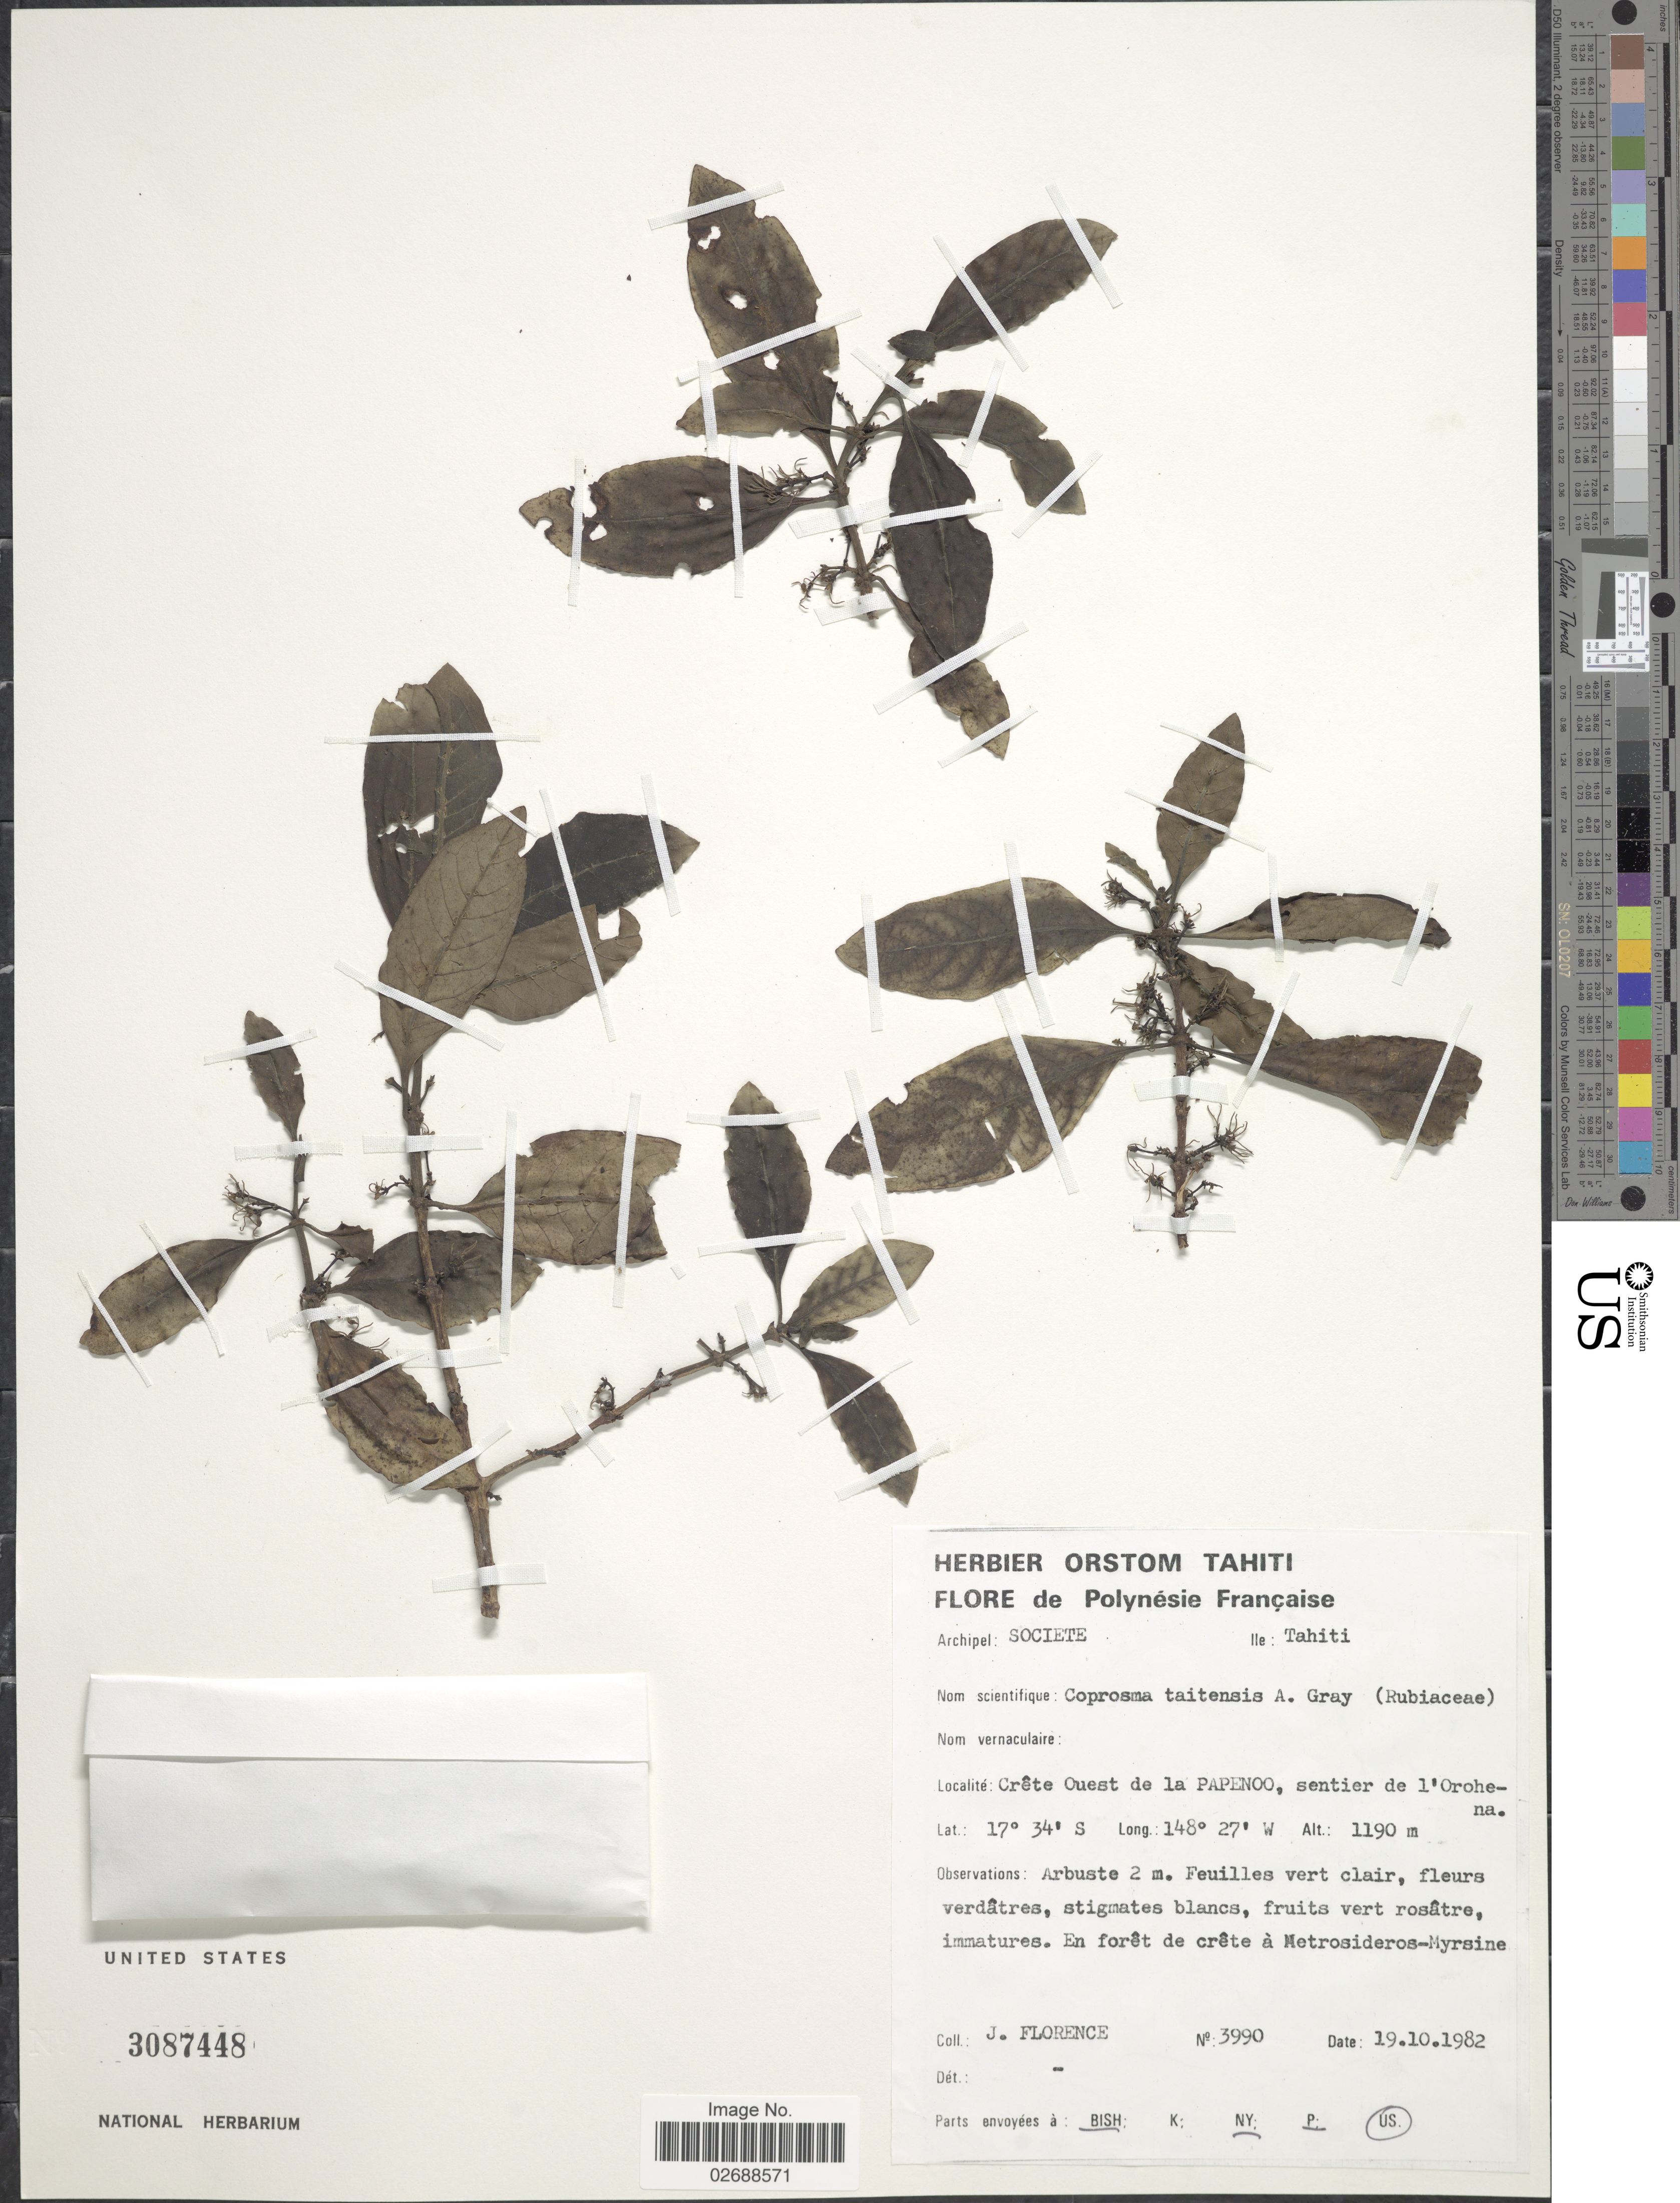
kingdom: Plantae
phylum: Tracheophyta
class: Magnoliopsida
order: Gentianales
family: Rubiaceae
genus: Coprosma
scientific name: Coprosma tahitensis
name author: A. Gray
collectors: J. Florence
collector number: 3990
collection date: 1982-10-19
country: French Polynesia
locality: Archipel: Societe, Ile: Tahiti, Crete Ouest de la Papenoo, sentier de l'Orohena.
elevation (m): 1190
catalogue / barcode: US 3087448